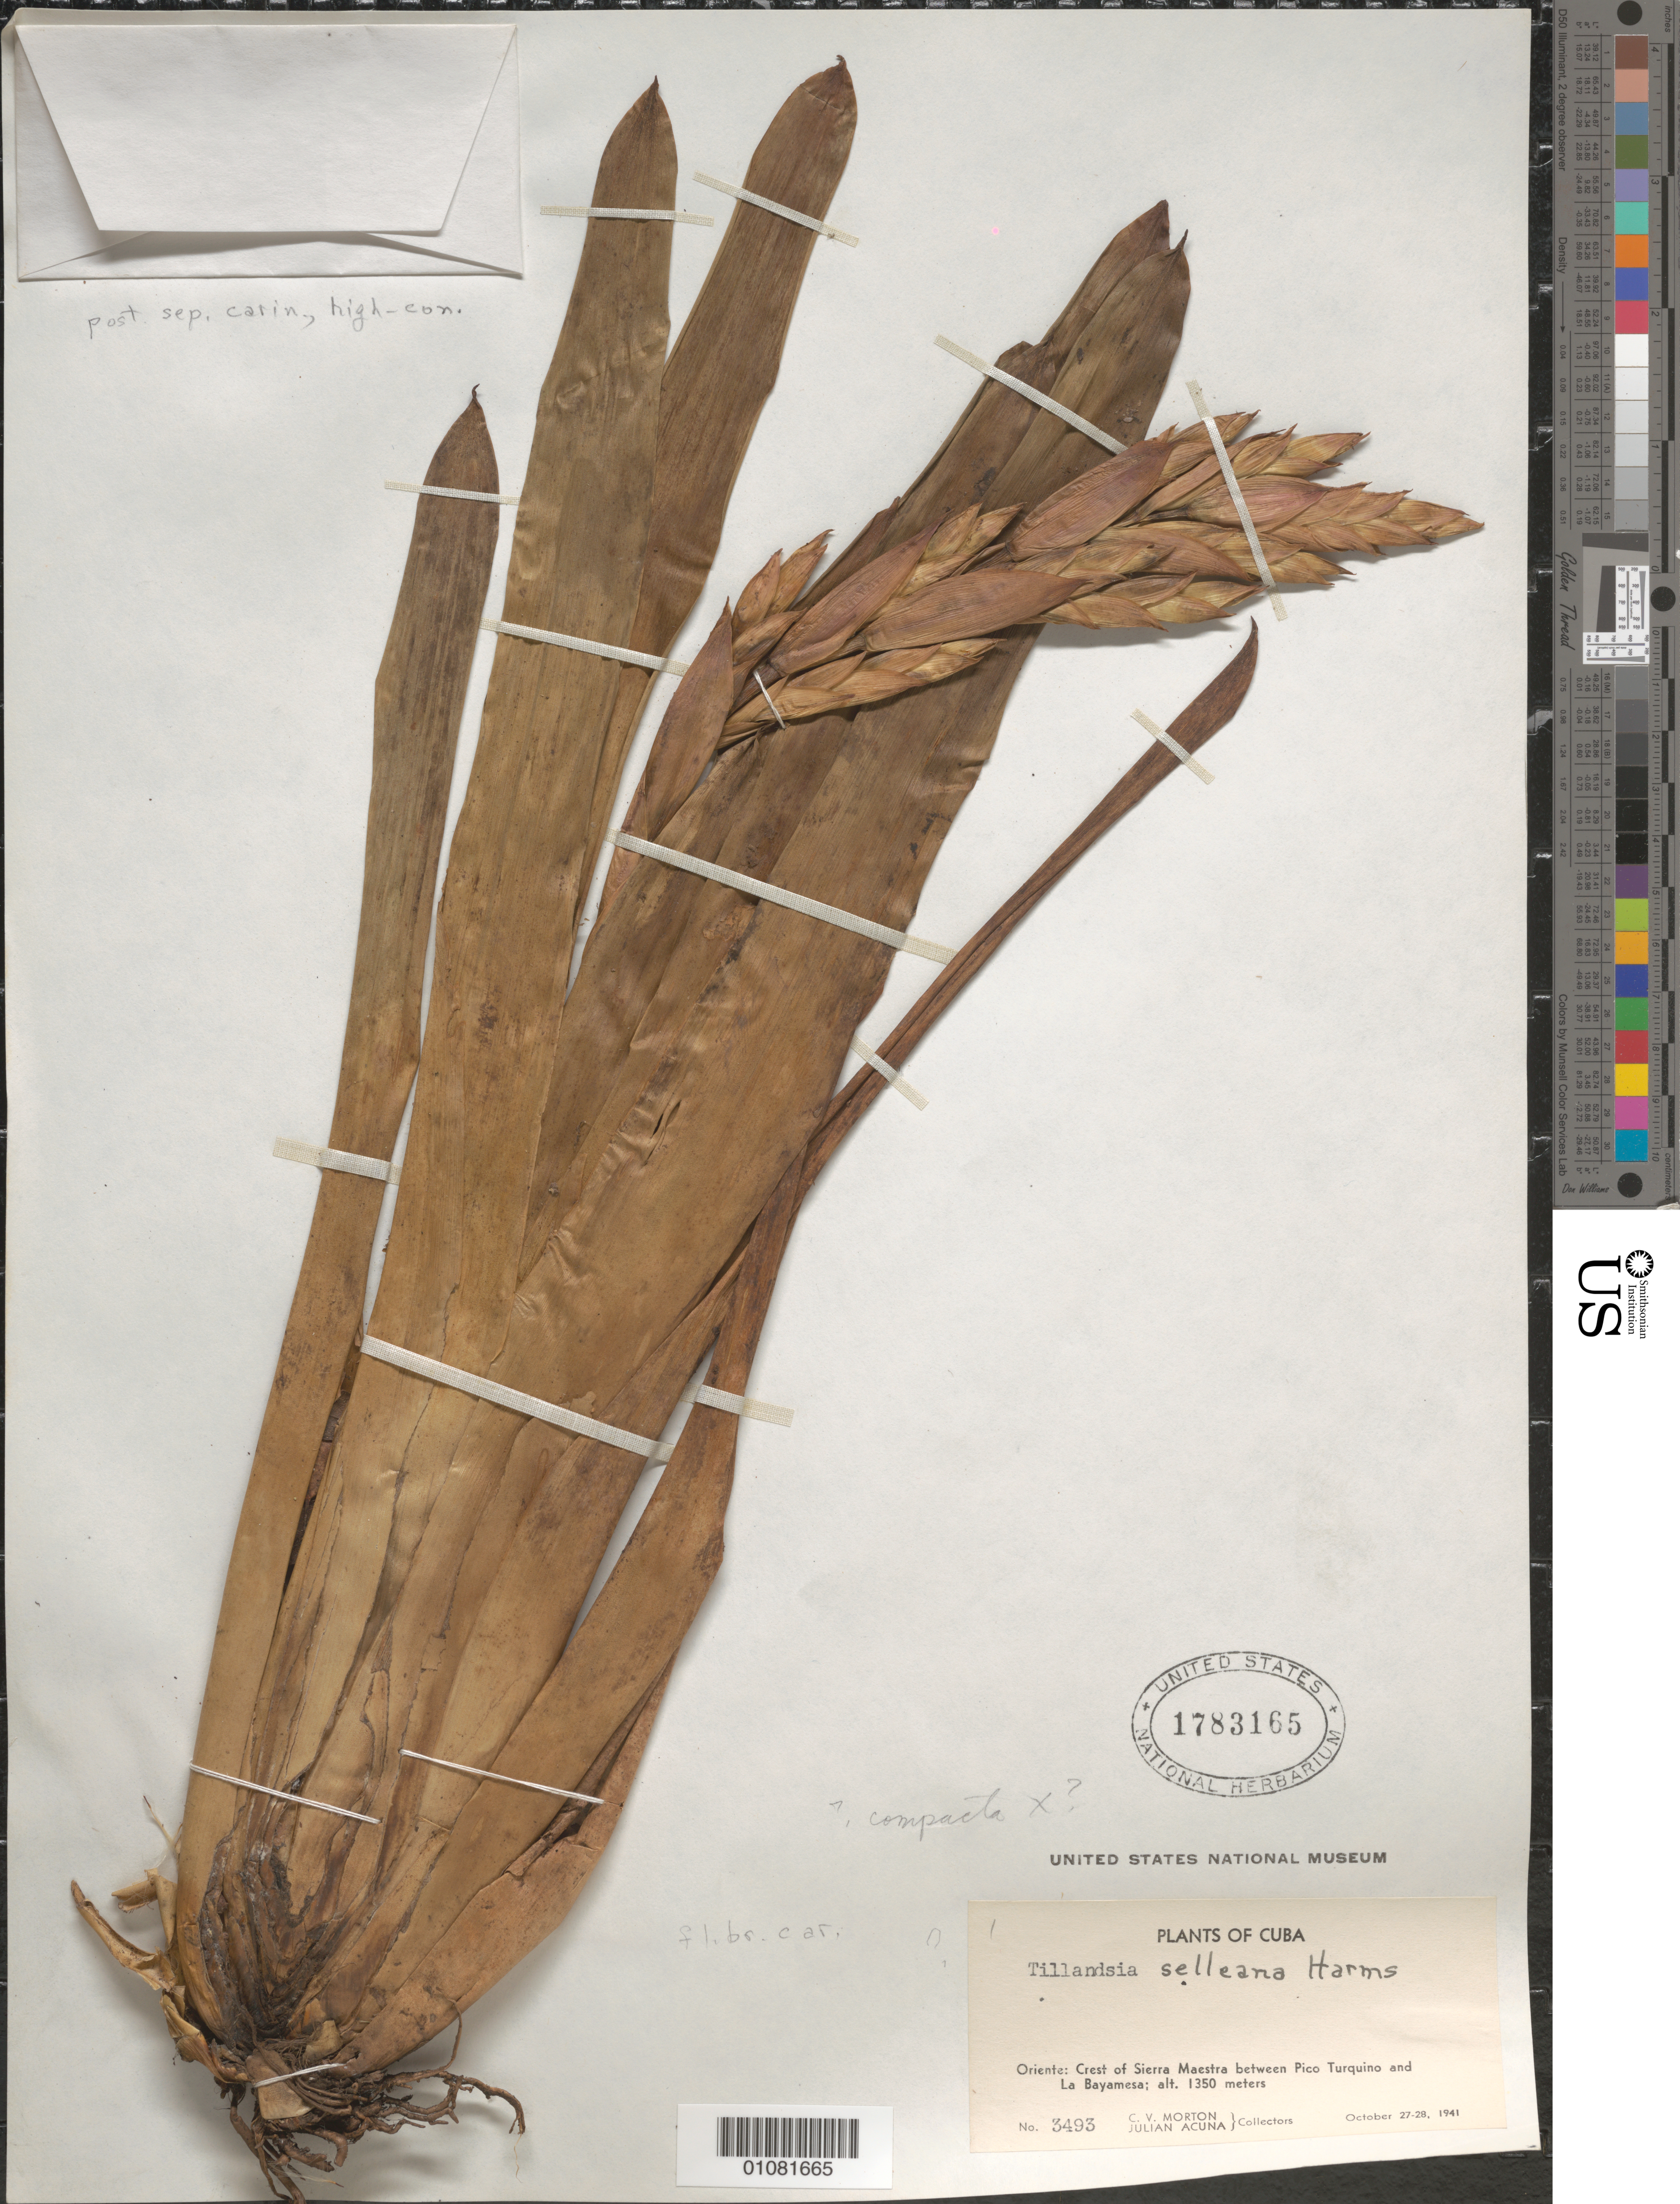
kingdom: Plantae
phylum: Tracheophyta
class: Liliopsida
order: Poales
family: Bromeliaceae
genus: Tillandsia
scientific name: Tillandsia selleana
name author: Harms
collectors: C. V. Morton & J. Acuña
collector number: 3493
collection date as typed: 27 Oct 1941 to 28 Oct 1941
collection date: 1941-10-27/1941-10-28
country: Cuba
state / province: Santiago de Cuba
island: Cuba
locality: Oriente: Crest of Sierra Maestra between Pico Turquino and La Bayamesa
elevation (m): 1350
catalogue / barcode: US 1783165